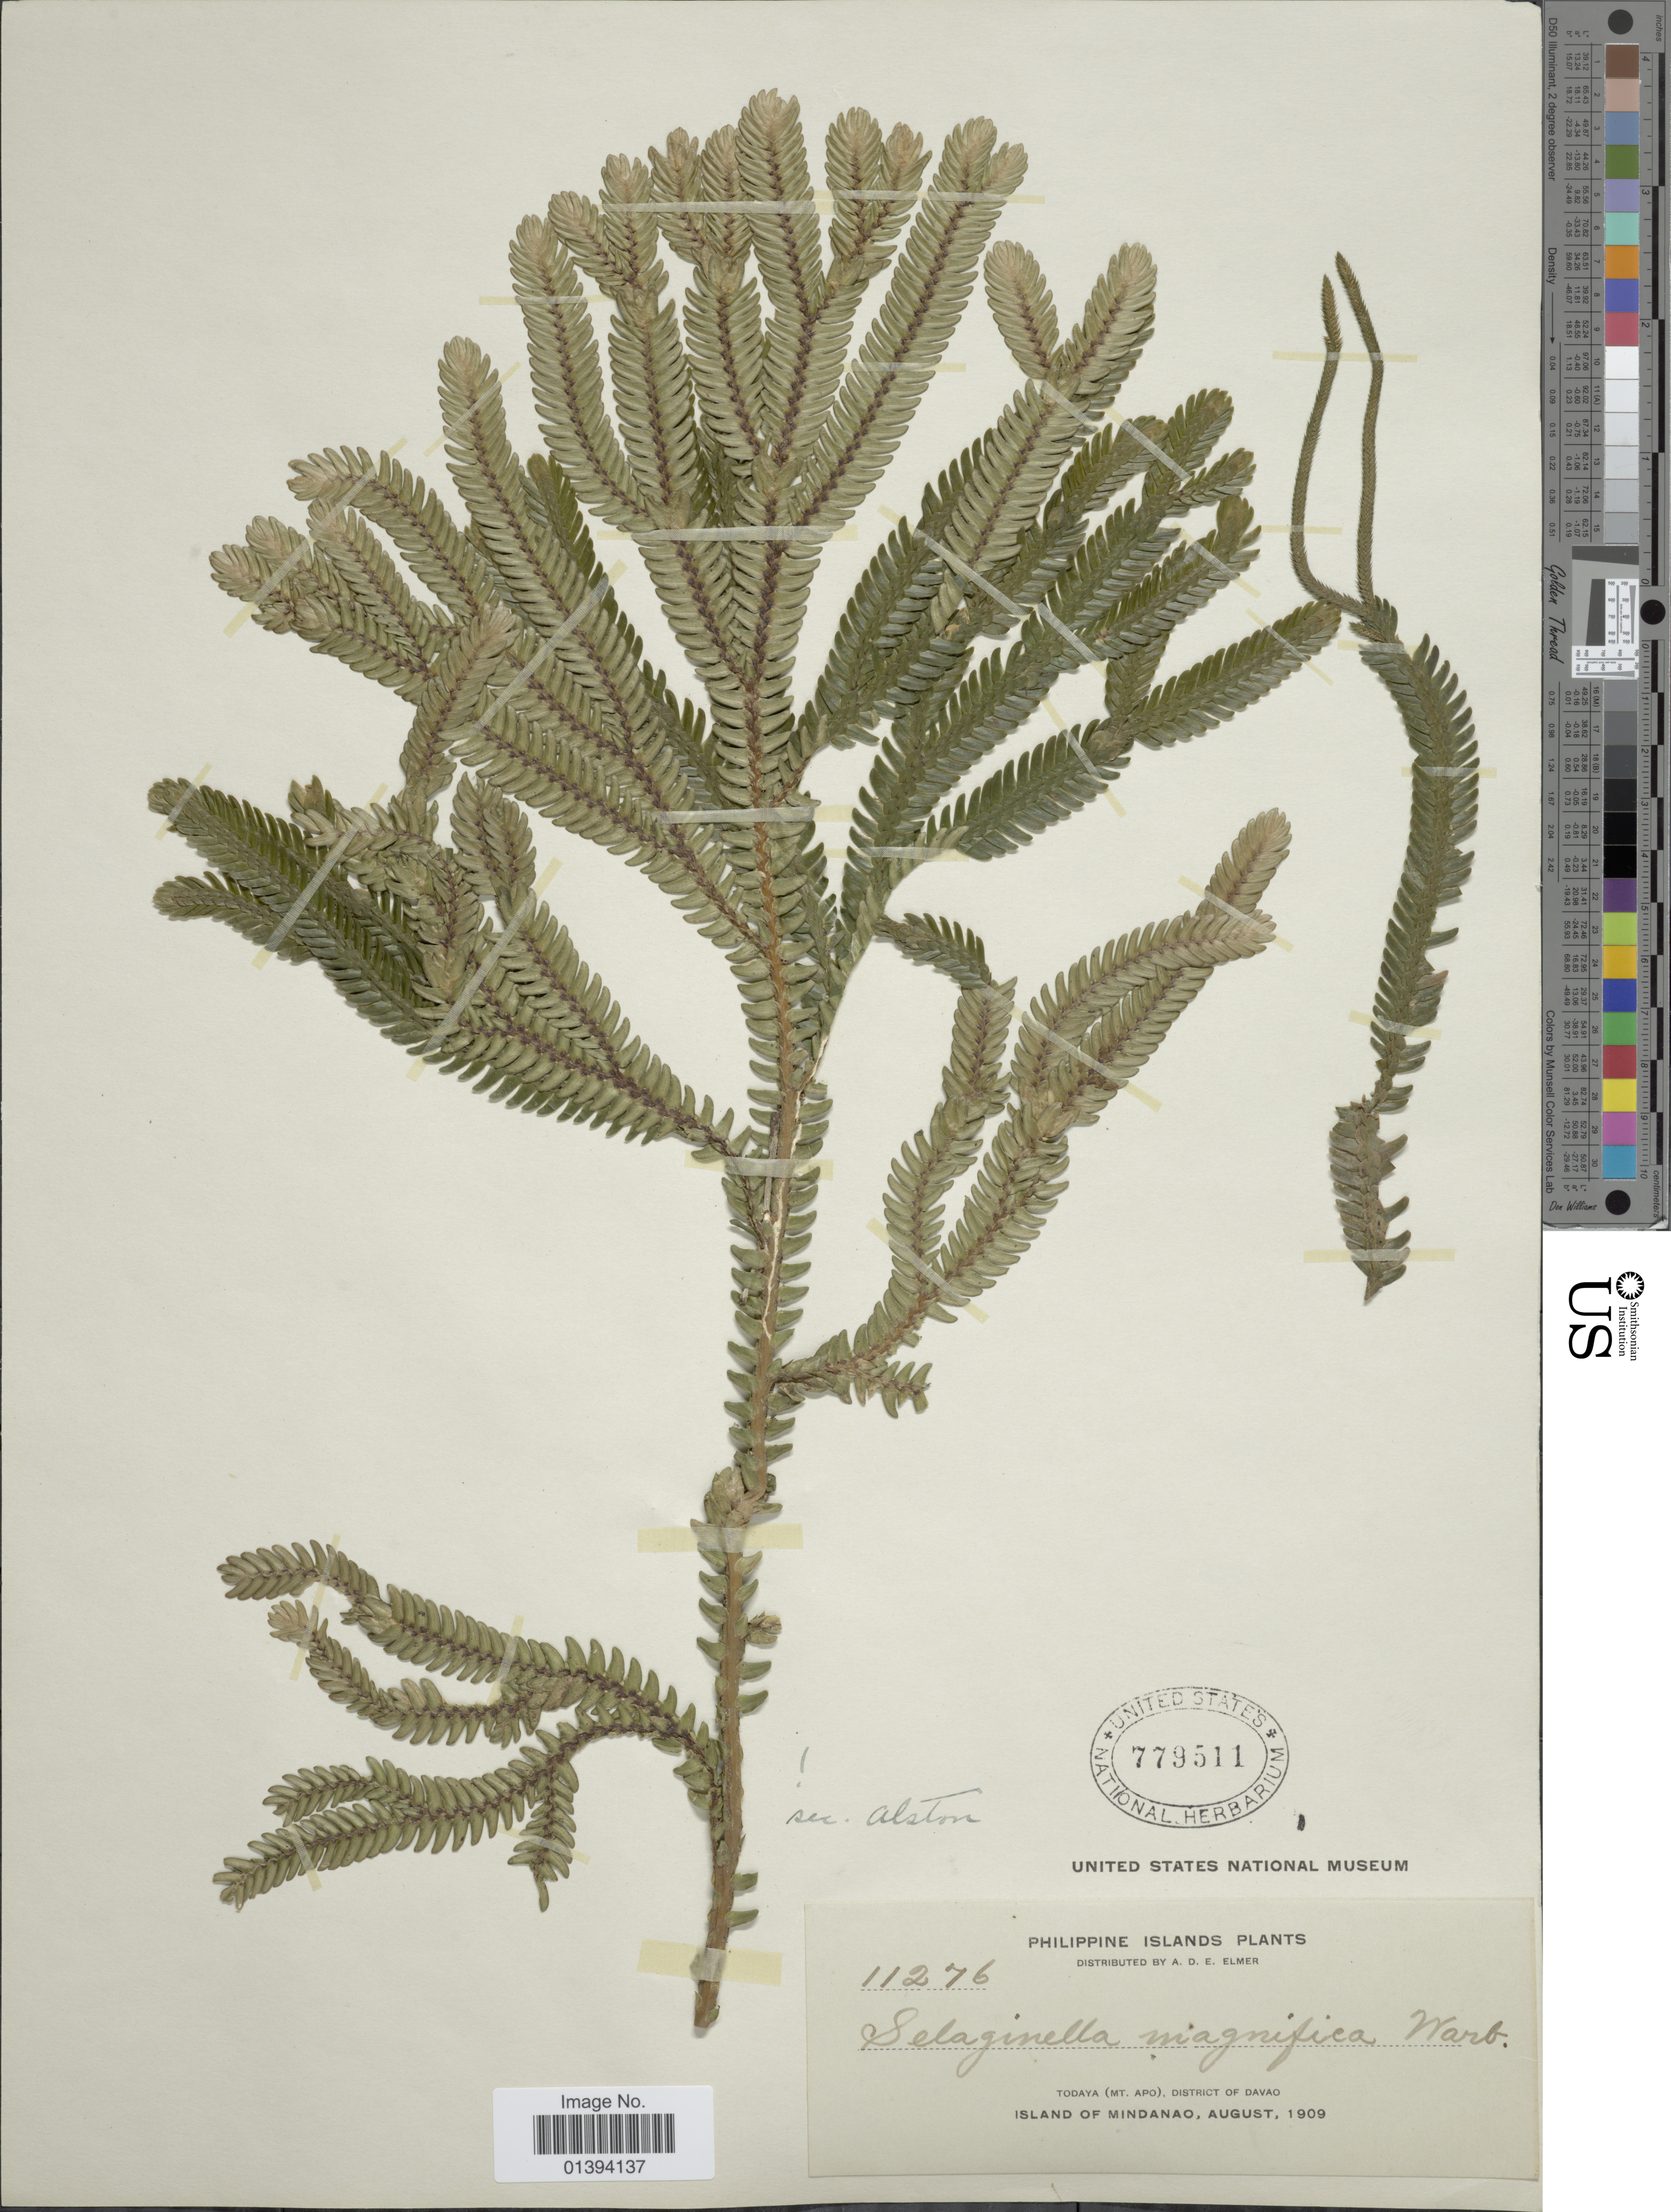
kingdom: Plantae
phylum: Tracheophyta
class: Lycopodiopsida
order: Selaginellales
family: Selaginellaceae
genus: Selaginella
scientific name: Selaginella magnifica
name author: Warb.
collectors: A. D. E. Elmer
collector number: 11276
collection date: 1909-08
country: Philippines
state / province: Davao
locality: Todaya(Mt. Apo, District of Davao, Island of Mindanao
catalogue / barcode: US 779511